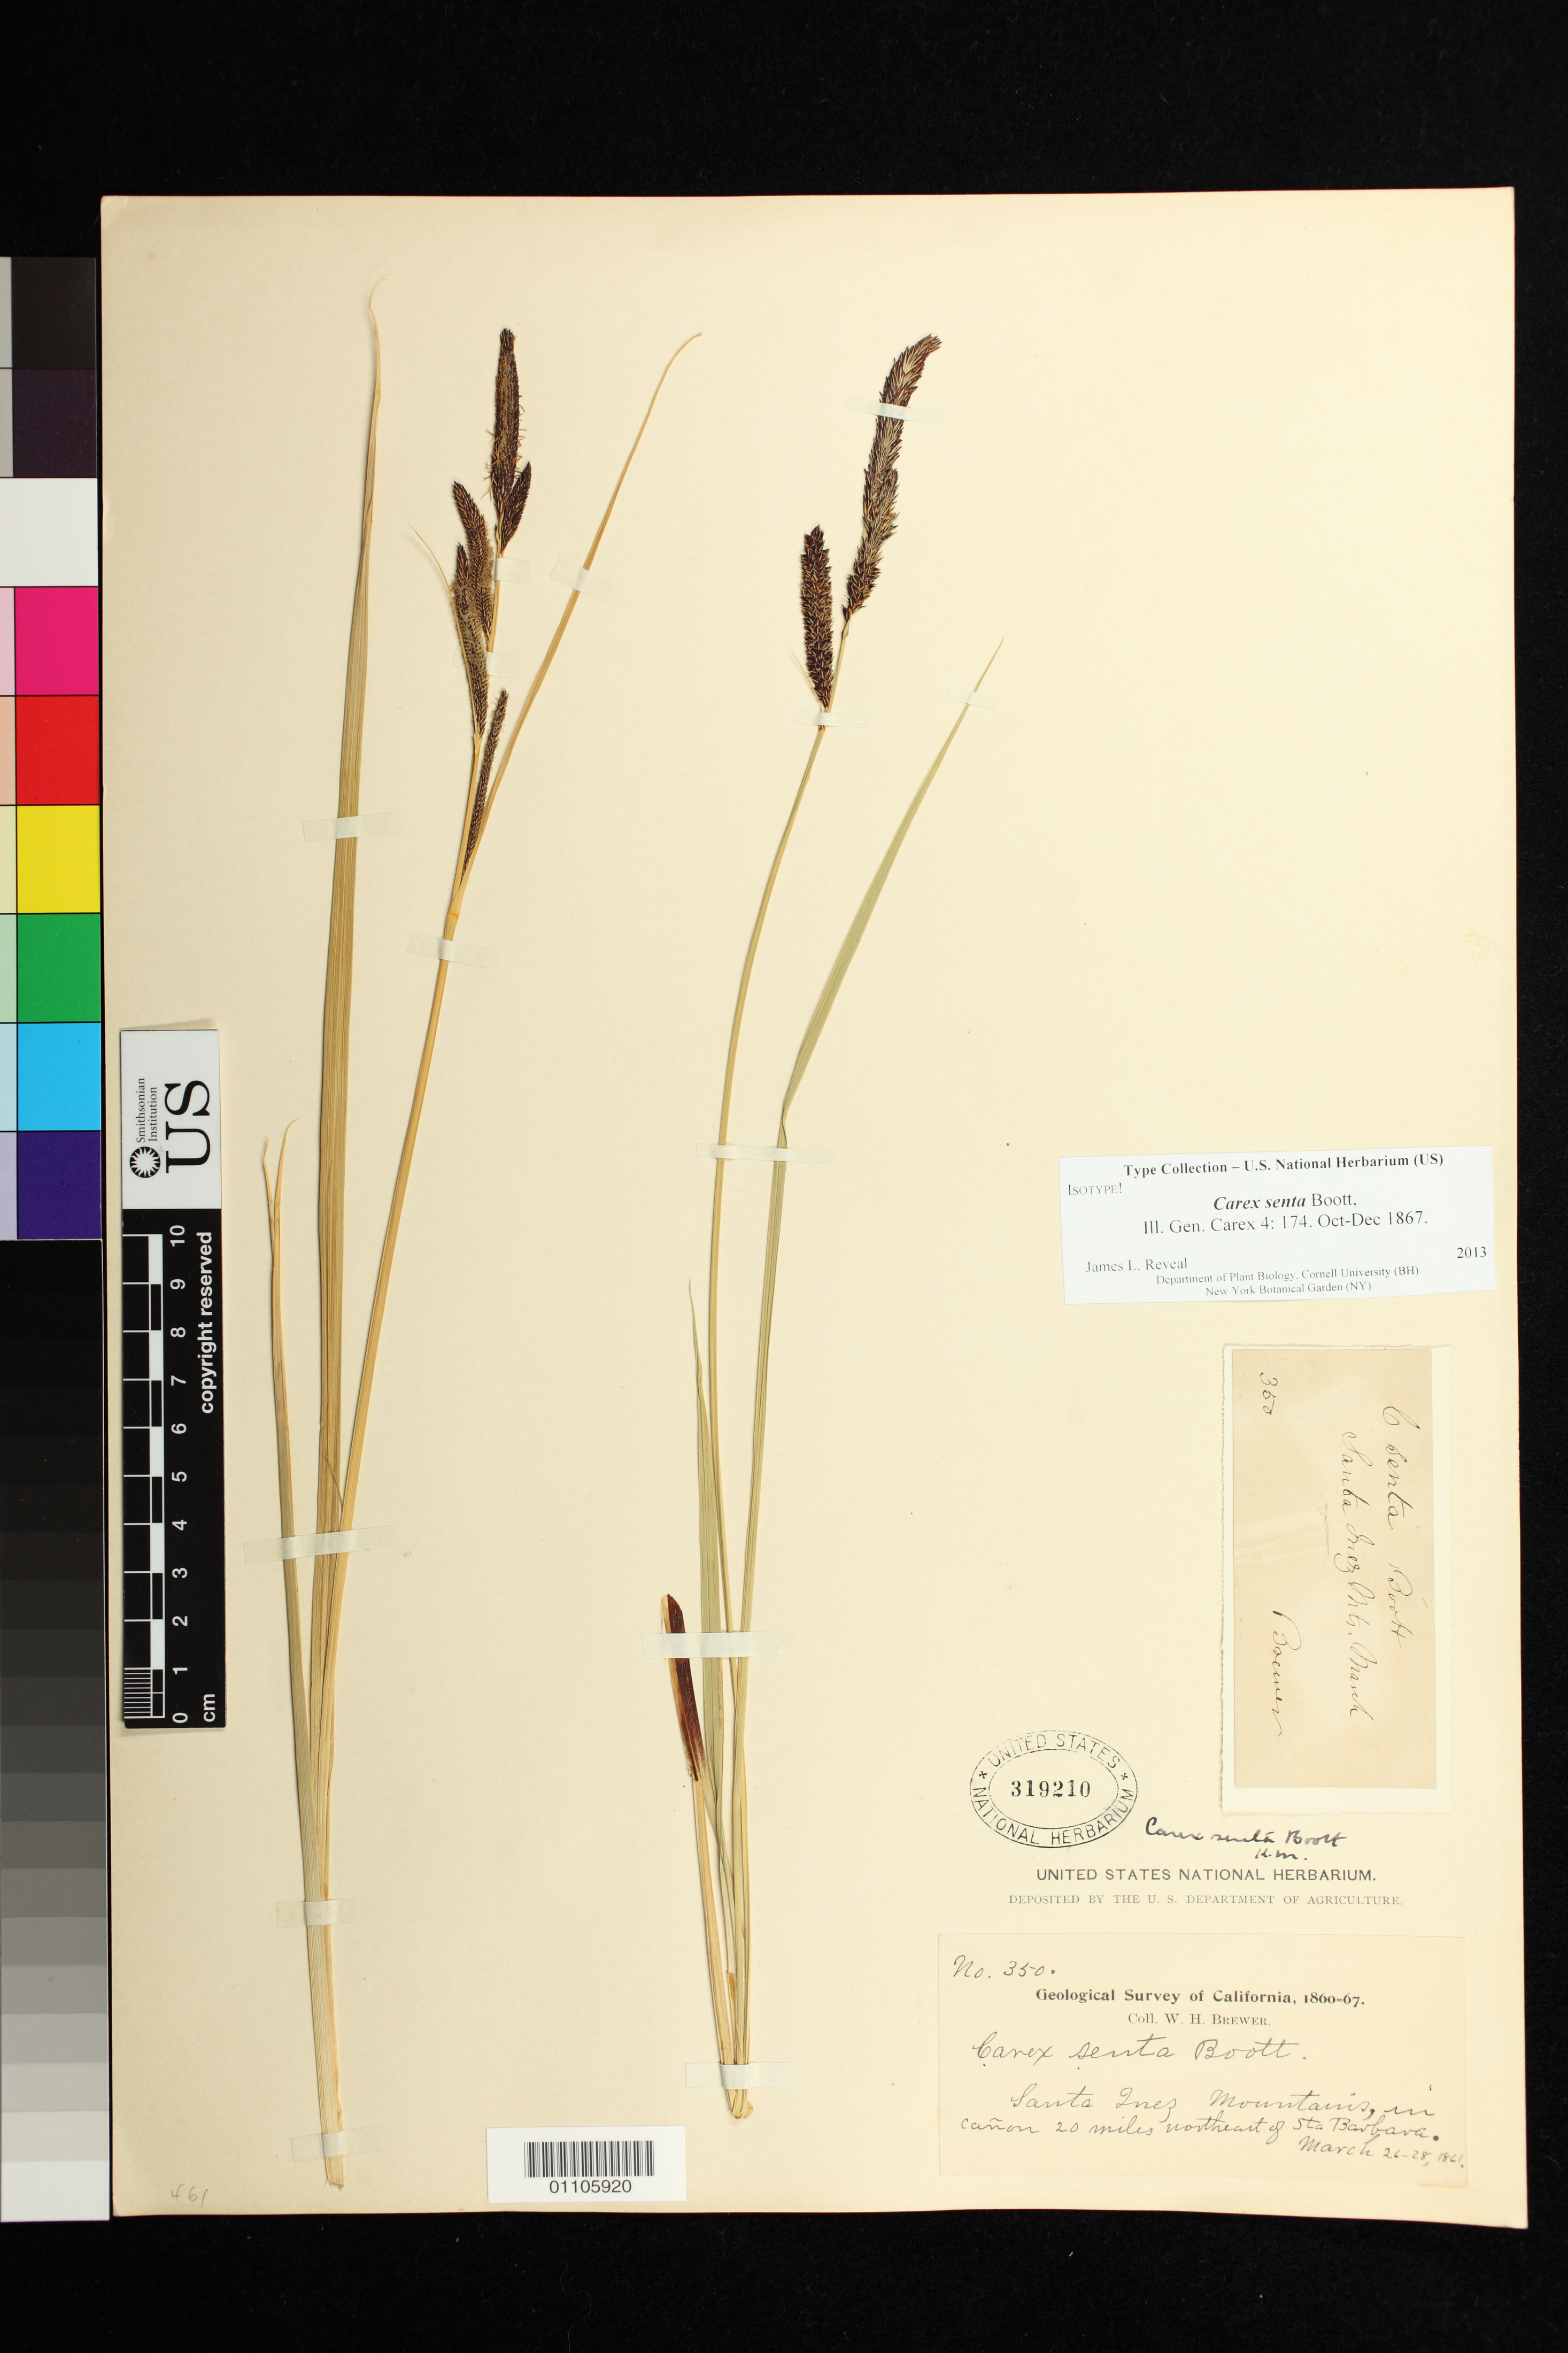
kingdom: Plantae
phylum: Tracheophyta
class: Liliopsida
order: Poales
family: Cyperaceae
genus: Carex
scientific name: Carex senta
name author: Boott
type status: Isotype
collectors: W. H. Brewer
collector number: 350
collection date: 1861-03-26/1861-03-28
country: United States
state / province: California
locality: Santa Inez Mountains, in cañon 20 miles northeast of Sta. Barbara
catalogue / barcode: US 319210